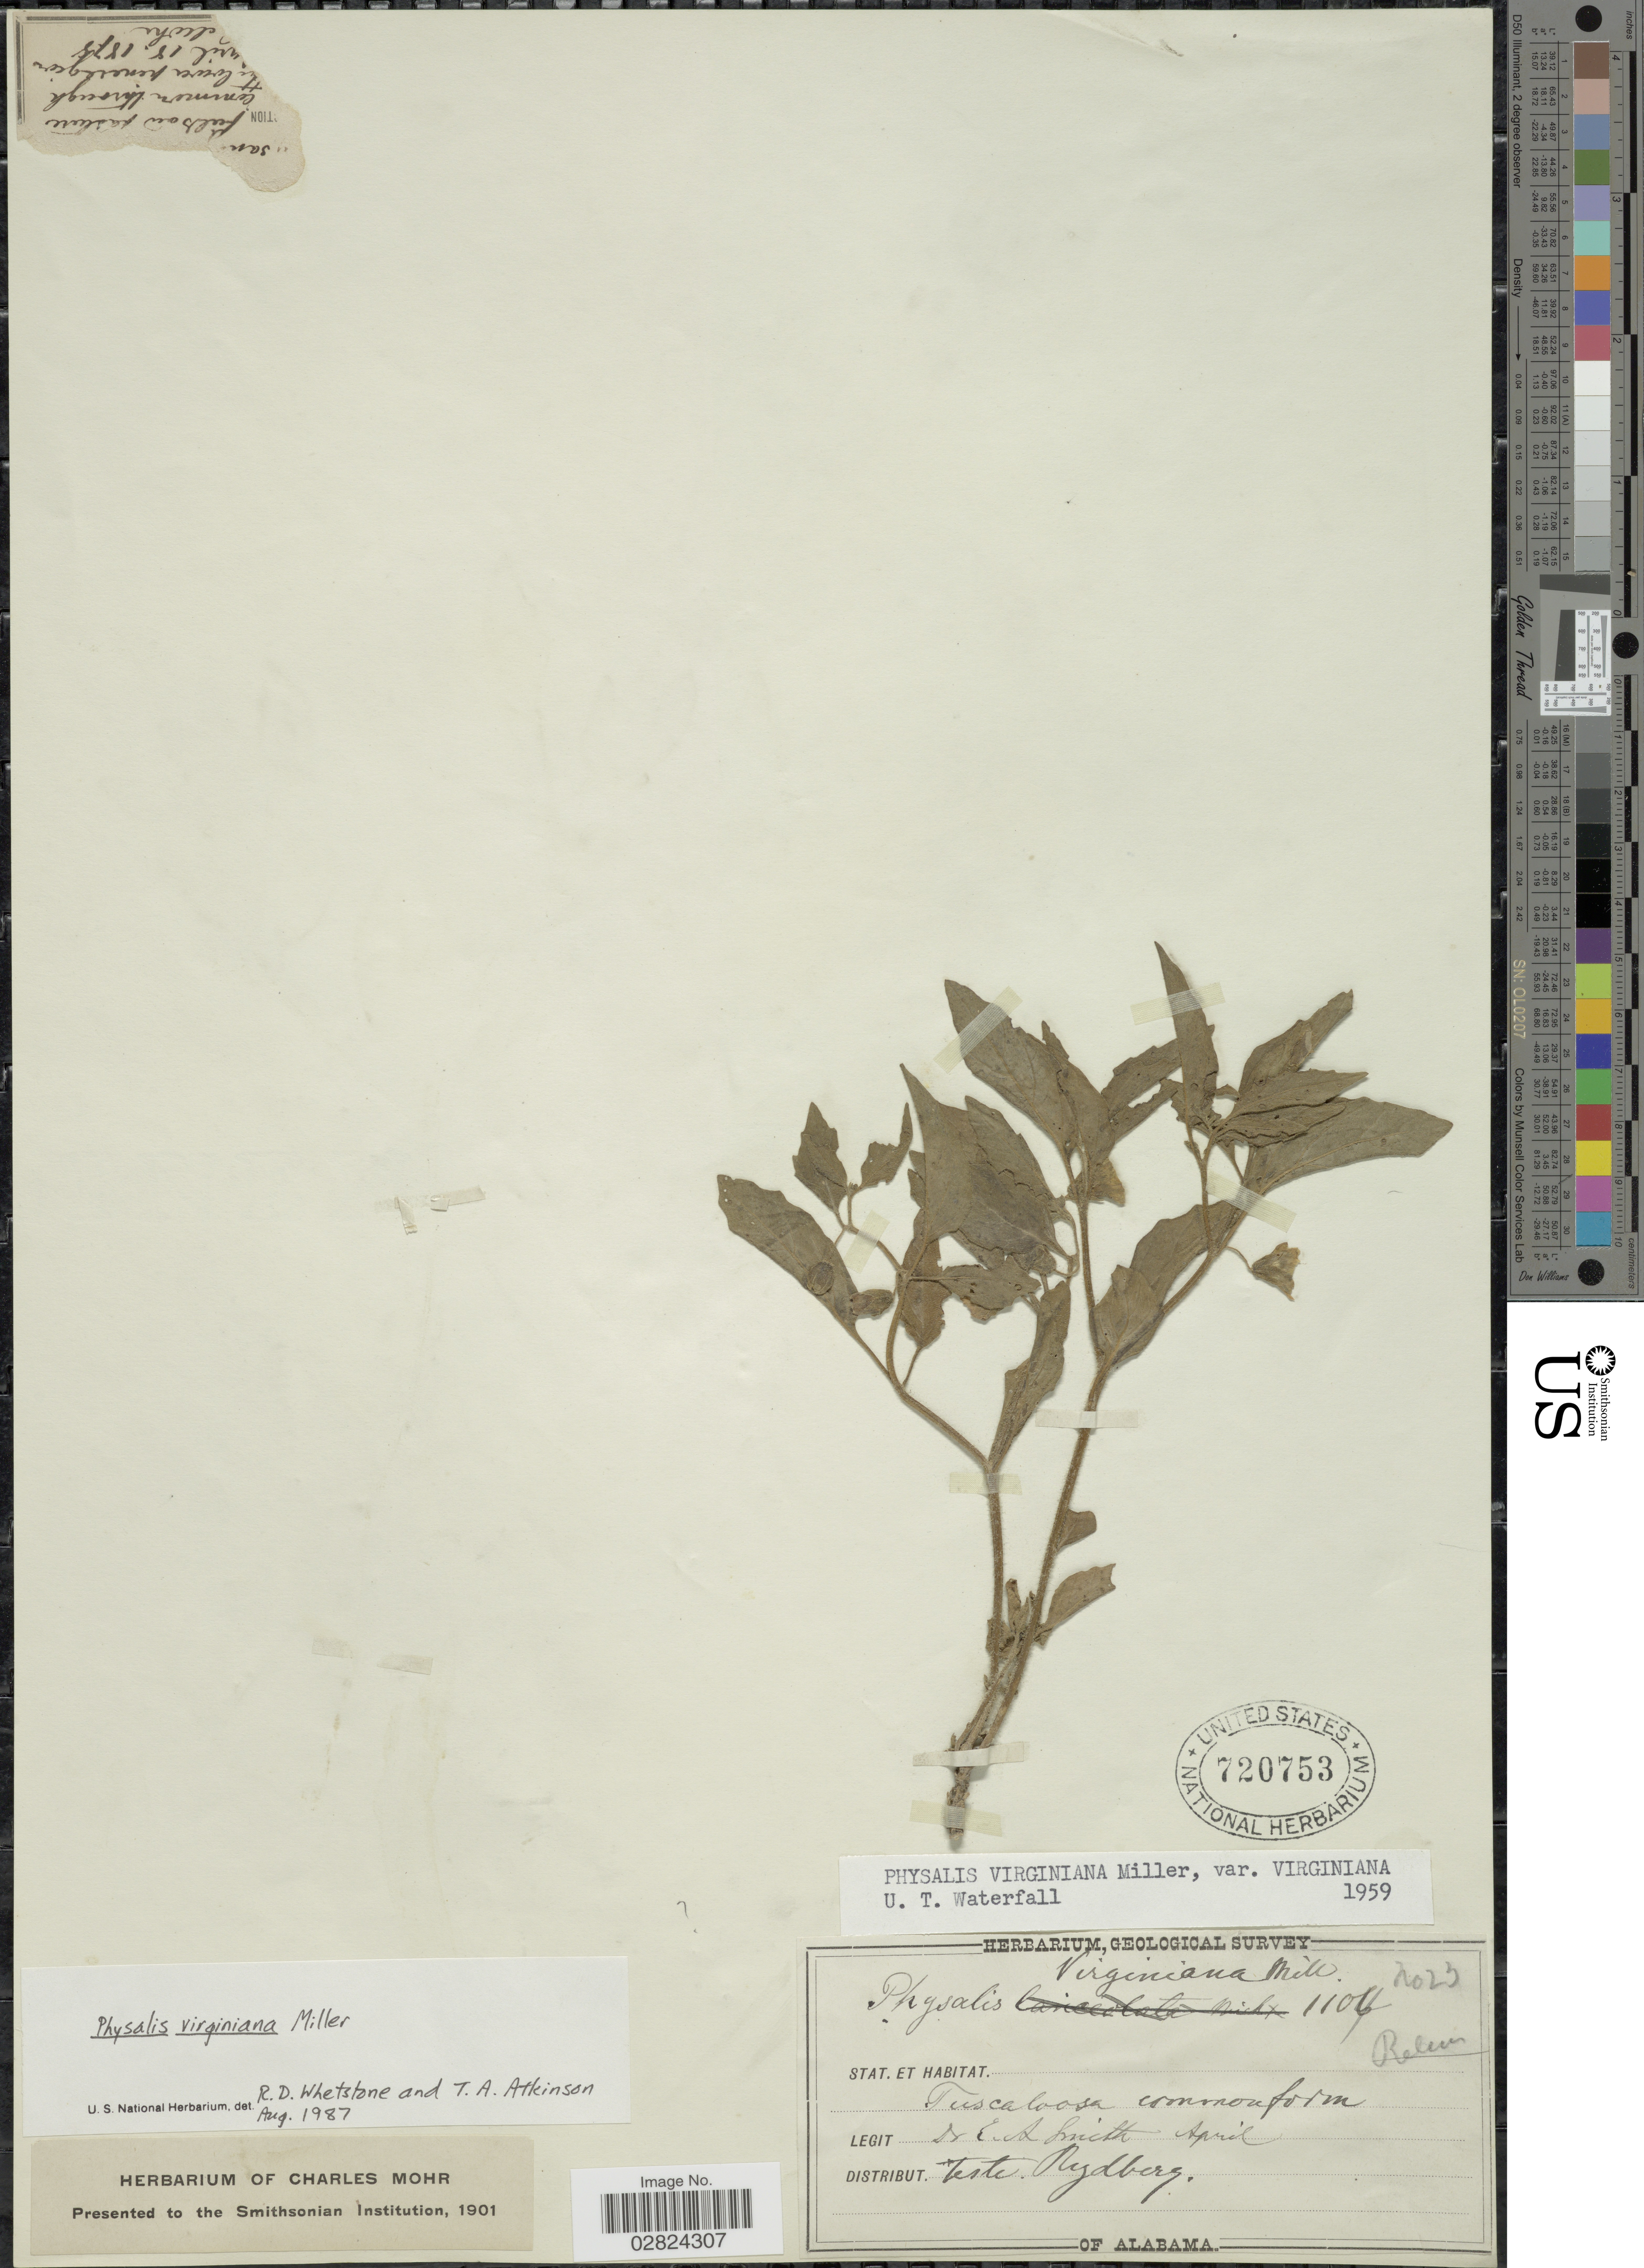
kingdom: Plantae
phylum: Tracheophyta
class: Magnoliopsida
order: Solanales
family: Solanaceae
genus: Physalis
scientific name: Physalis virginiana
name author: Mill.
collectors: E. A. Smith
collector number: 23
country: United States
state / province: Alabama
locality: Tuscaloosa.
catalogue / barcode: US 720753